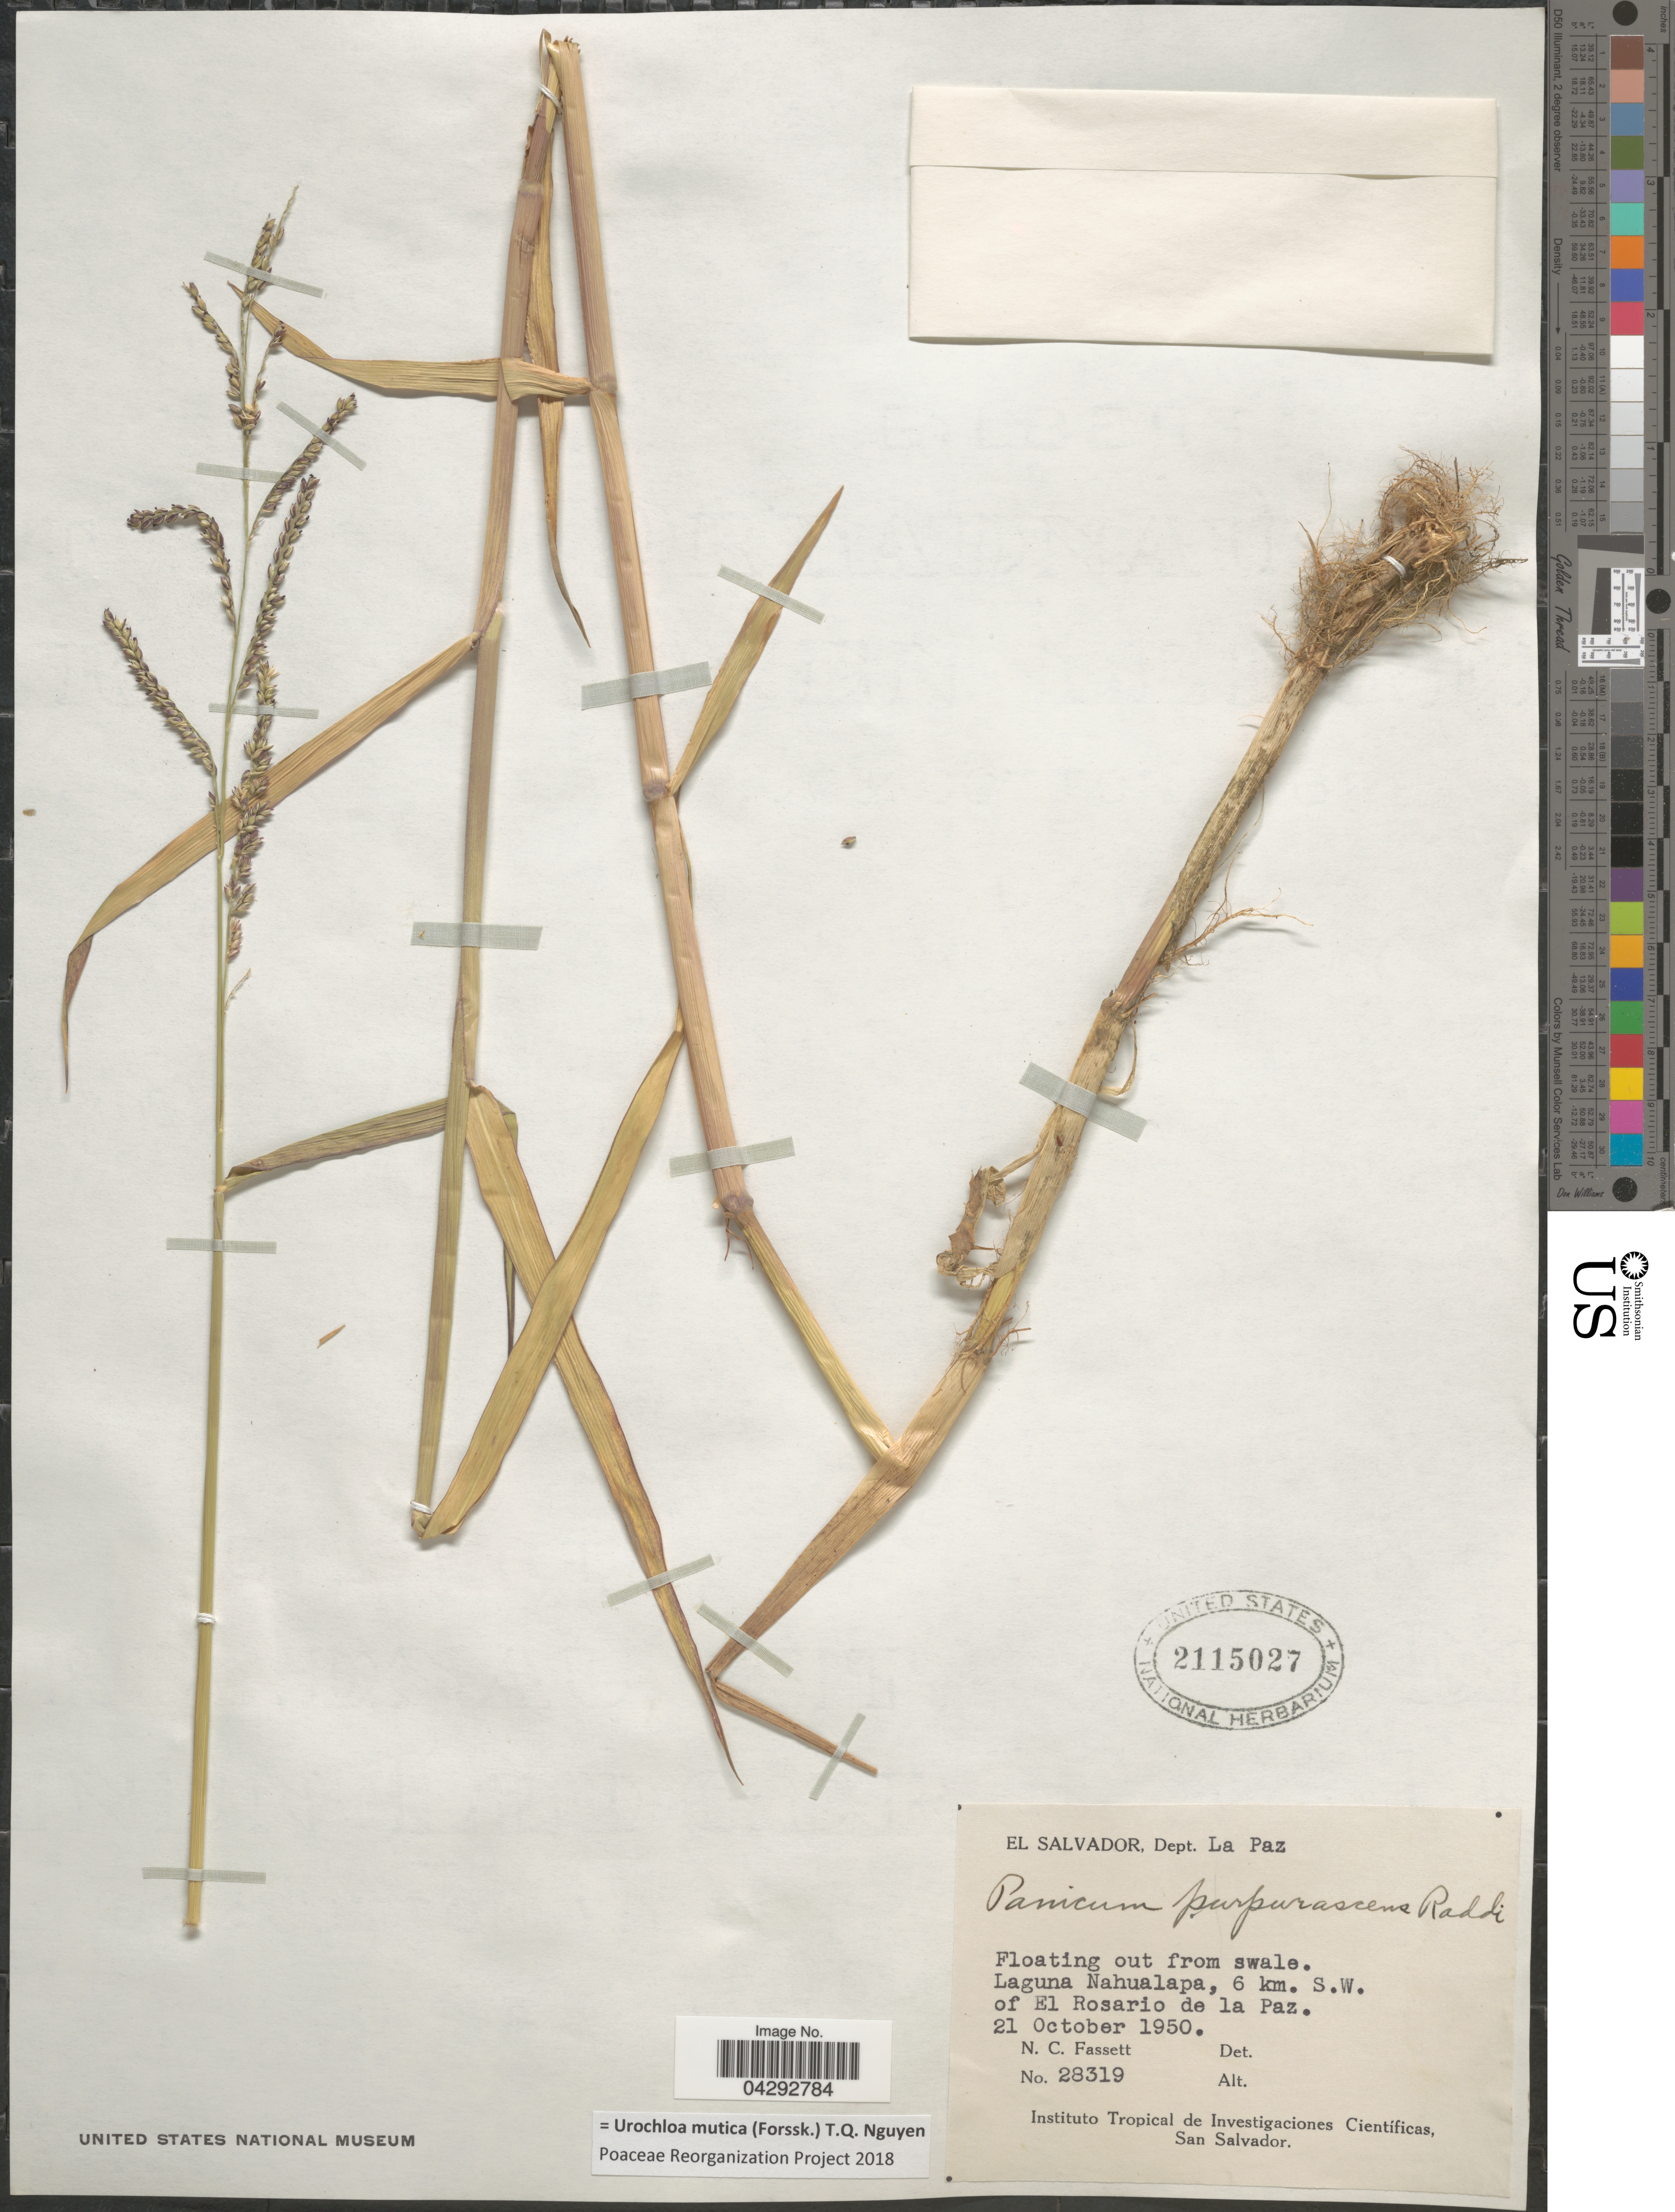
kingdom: Plantae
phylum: Tracheophyta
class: Liliopsida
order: Poales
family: Poaceae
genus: Urochloa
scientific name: Urochloa mutica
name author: (Forssk.) T.Q. Nguyen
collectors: N. C. Fassett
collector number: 28319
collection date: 1950-10-21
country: El Salvador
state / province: La Paz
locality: Dept. La Paz. Laguna Nahualapa, 6 km. S.W. of El Rosario de la Paz.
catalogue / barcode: US 2115027